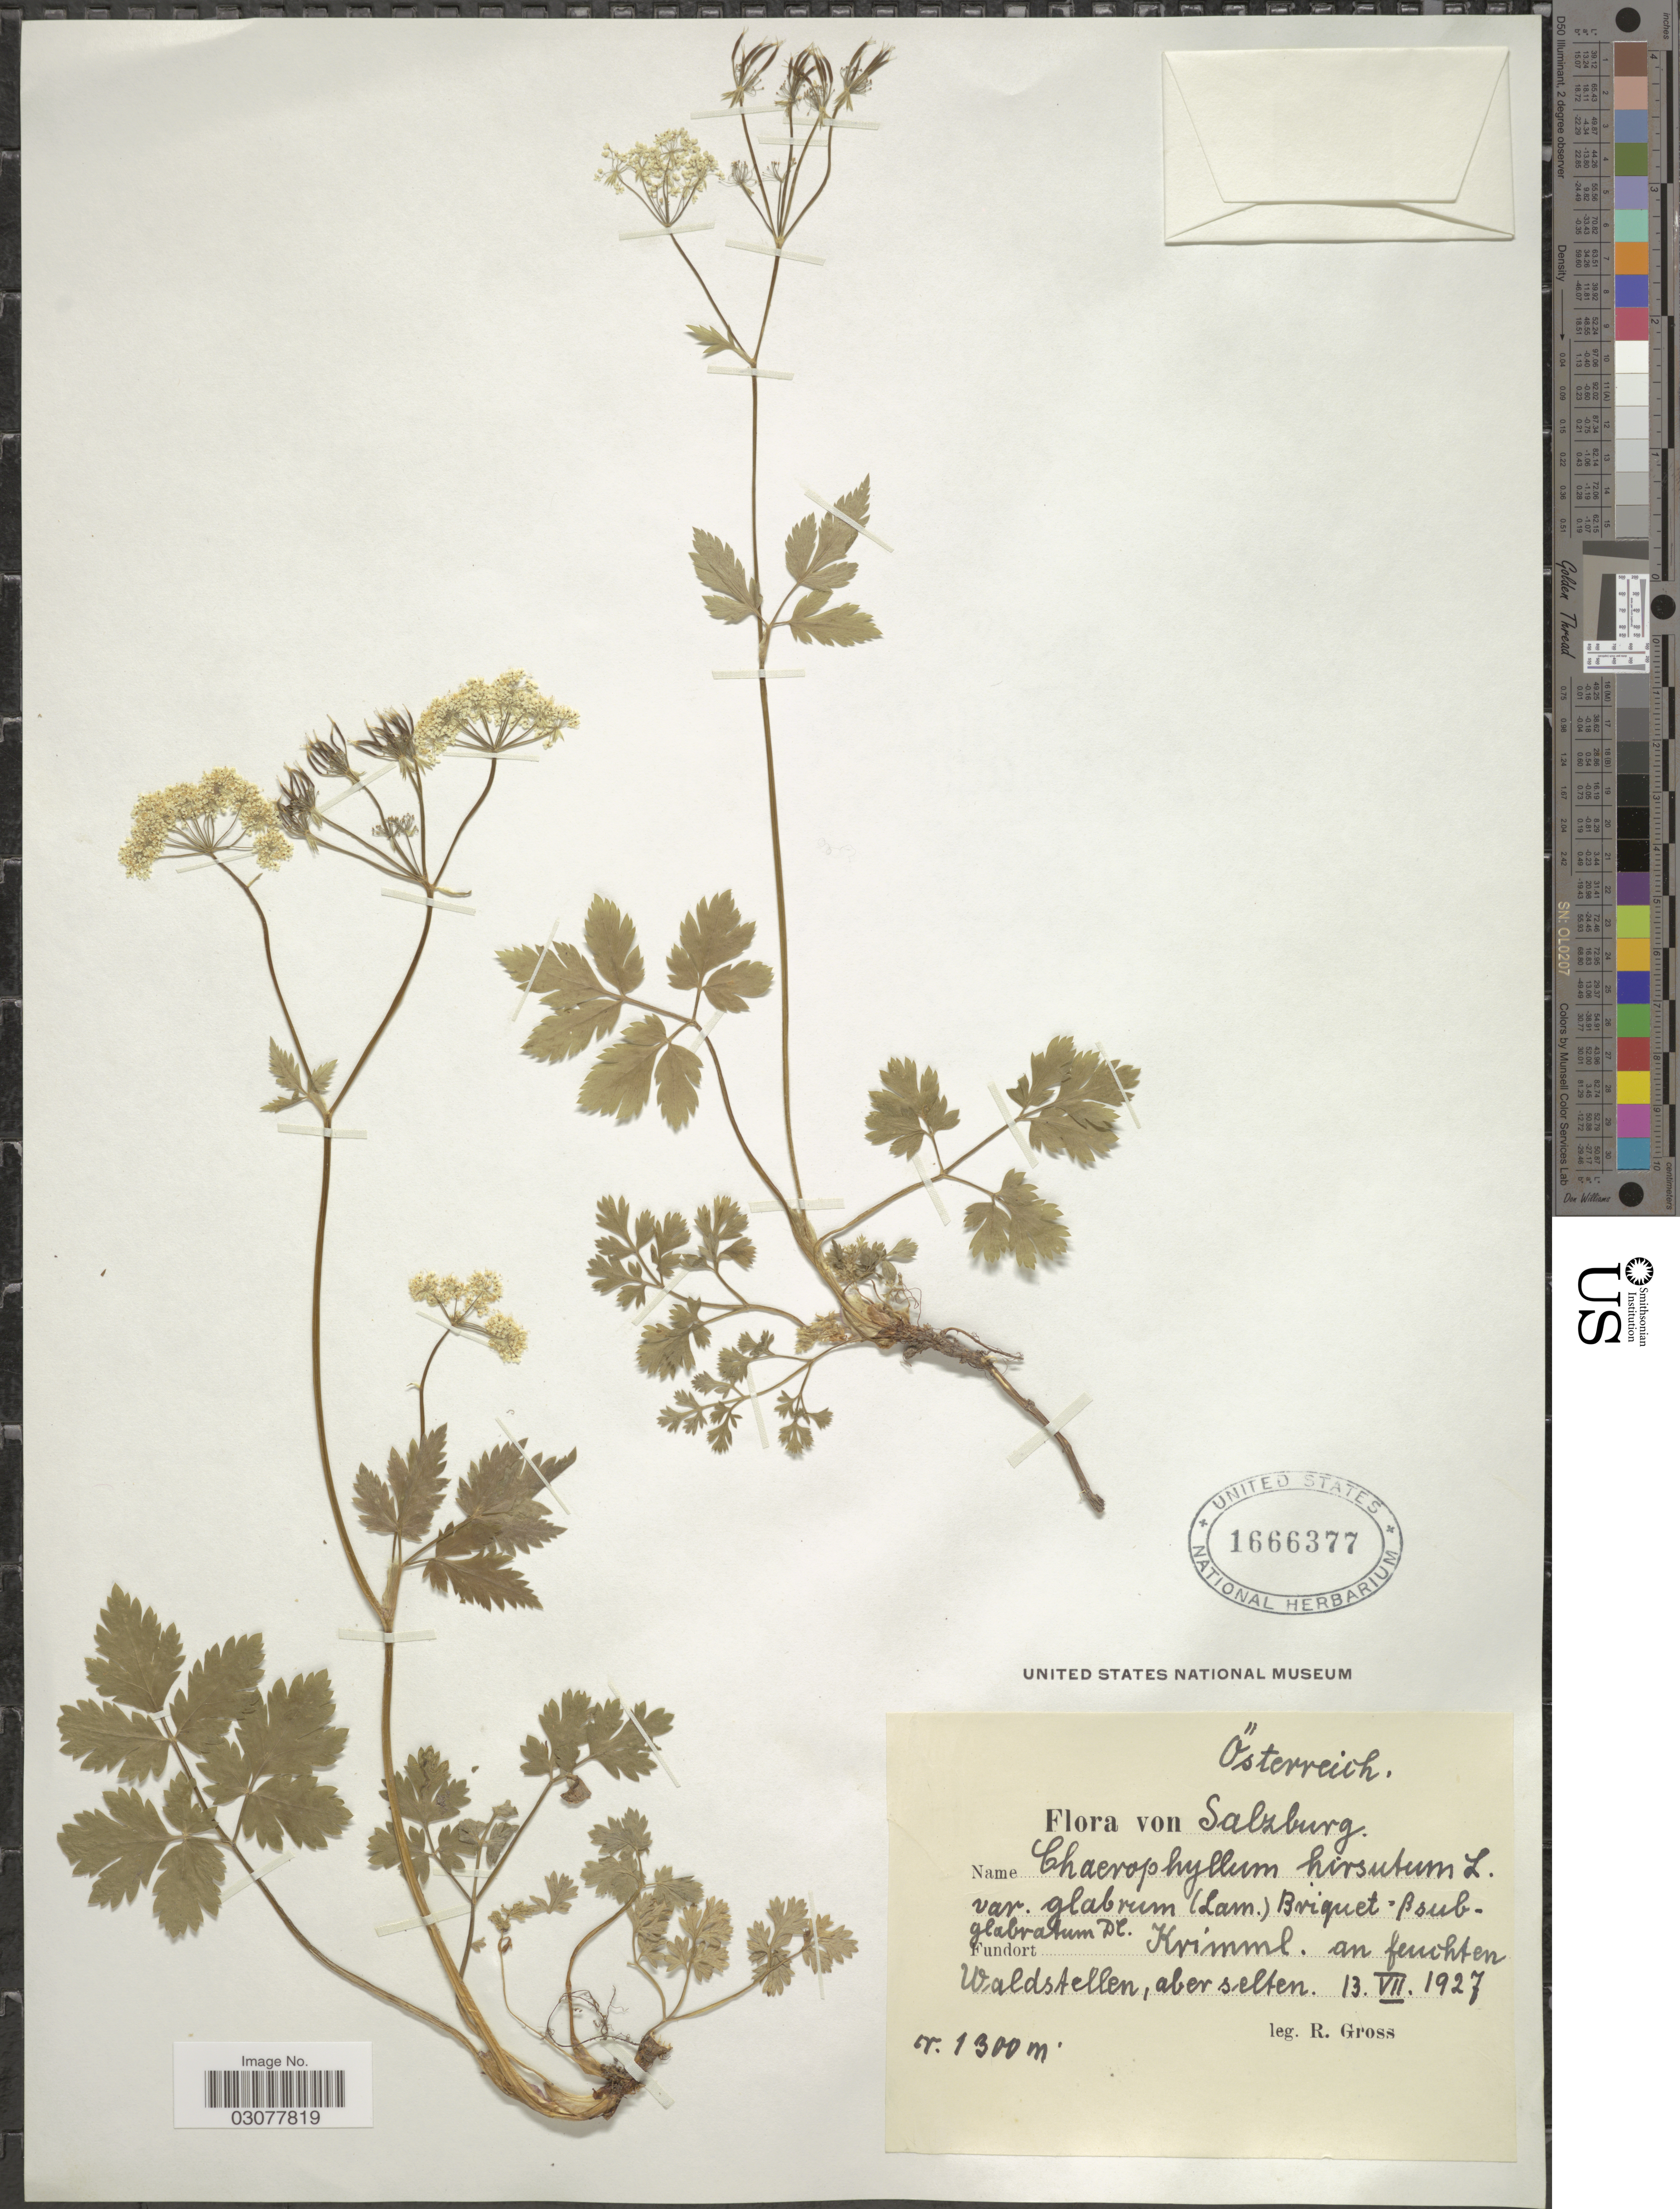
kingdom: Plantae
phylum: Tracheophyta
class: Magnoliopsida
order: Apiales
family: Apiaceae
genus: Chaerophyllum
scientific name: Chaerophyllum hirsutum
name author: L.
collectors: R. Gross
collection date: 1927-07-13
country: Austria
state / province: Salzburg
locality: Österreich. Fundort Krimml. an feuchten Waldstellen, aberselten.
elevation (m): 1300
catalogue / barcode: US 1666377